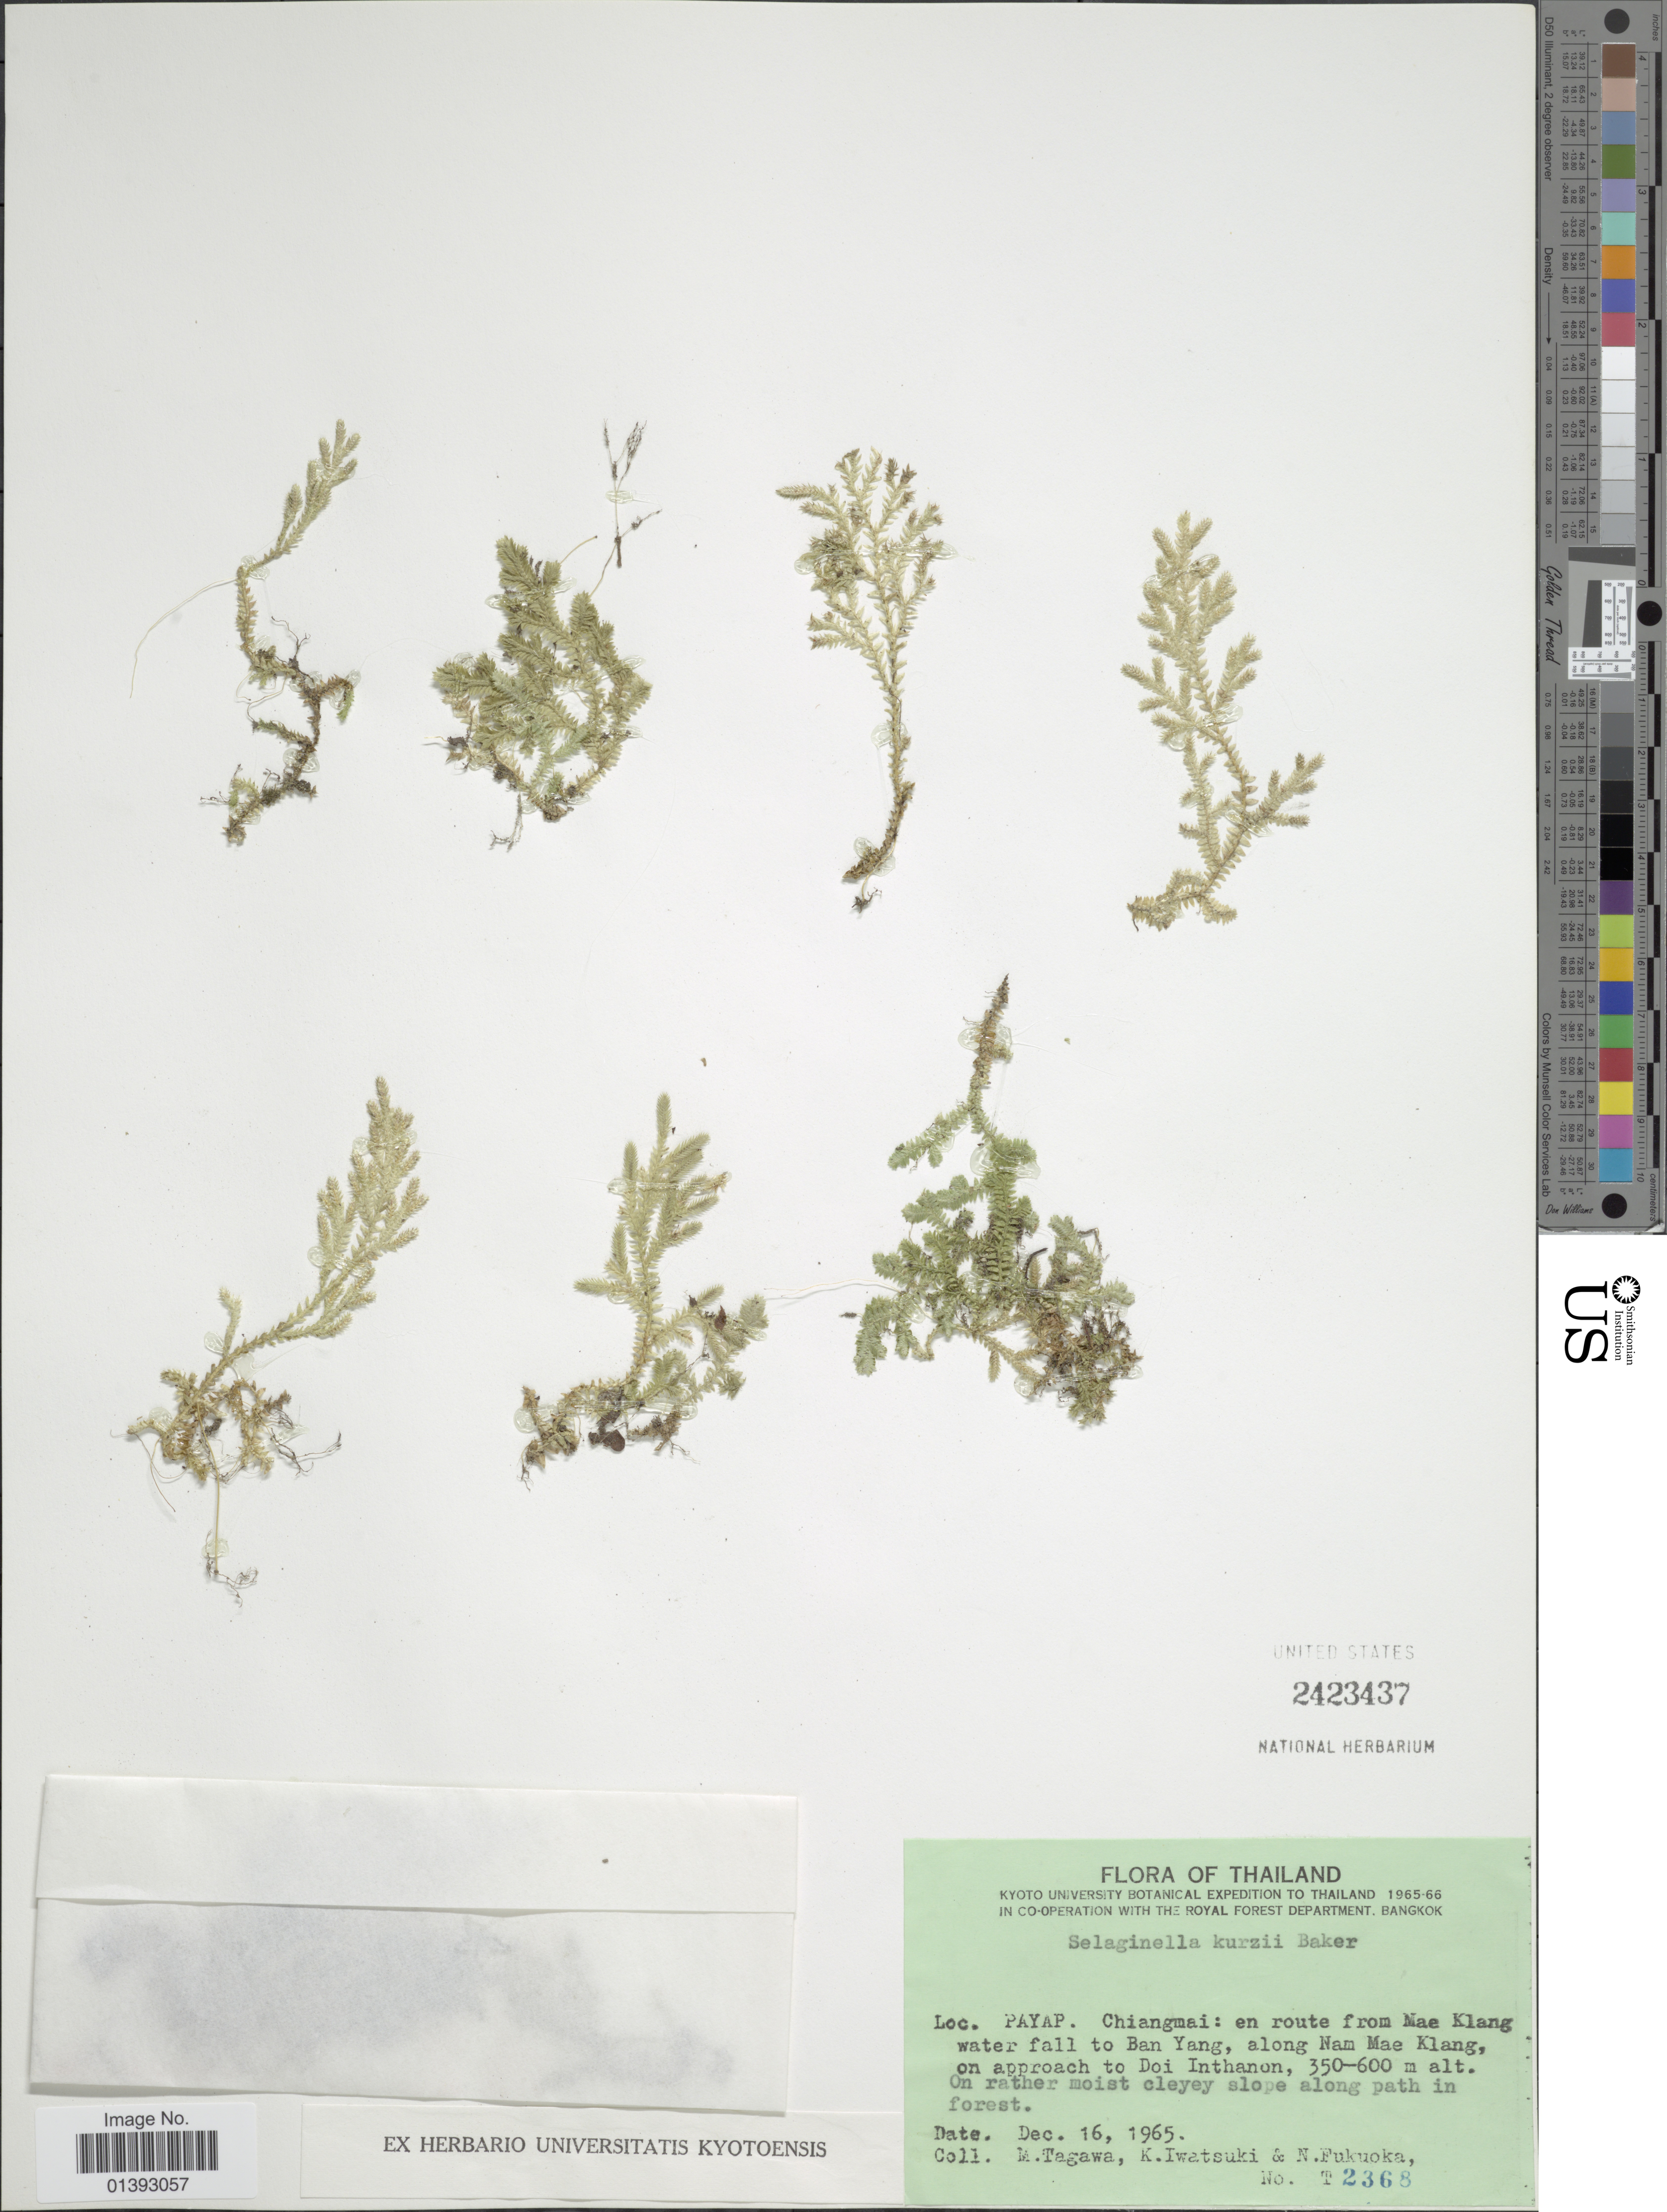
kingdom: Plantae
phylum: Tracheophyta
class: Lycopodiopsida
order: Selaginellales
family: Selaginellaceae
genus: Selaginella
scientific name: Selaginella kurzii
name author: Baker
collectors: M. Tagawa, K. Iwatsuki & N. Fukuoka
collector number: T2368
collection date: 1965-12-16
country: Thailand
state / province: Chiang Mai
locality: En route from Nae Klang waterfall to Ban Yang, along Nam Mae Klang, on approach to Doi Inthanon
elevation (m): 350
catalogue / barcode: US 2423437